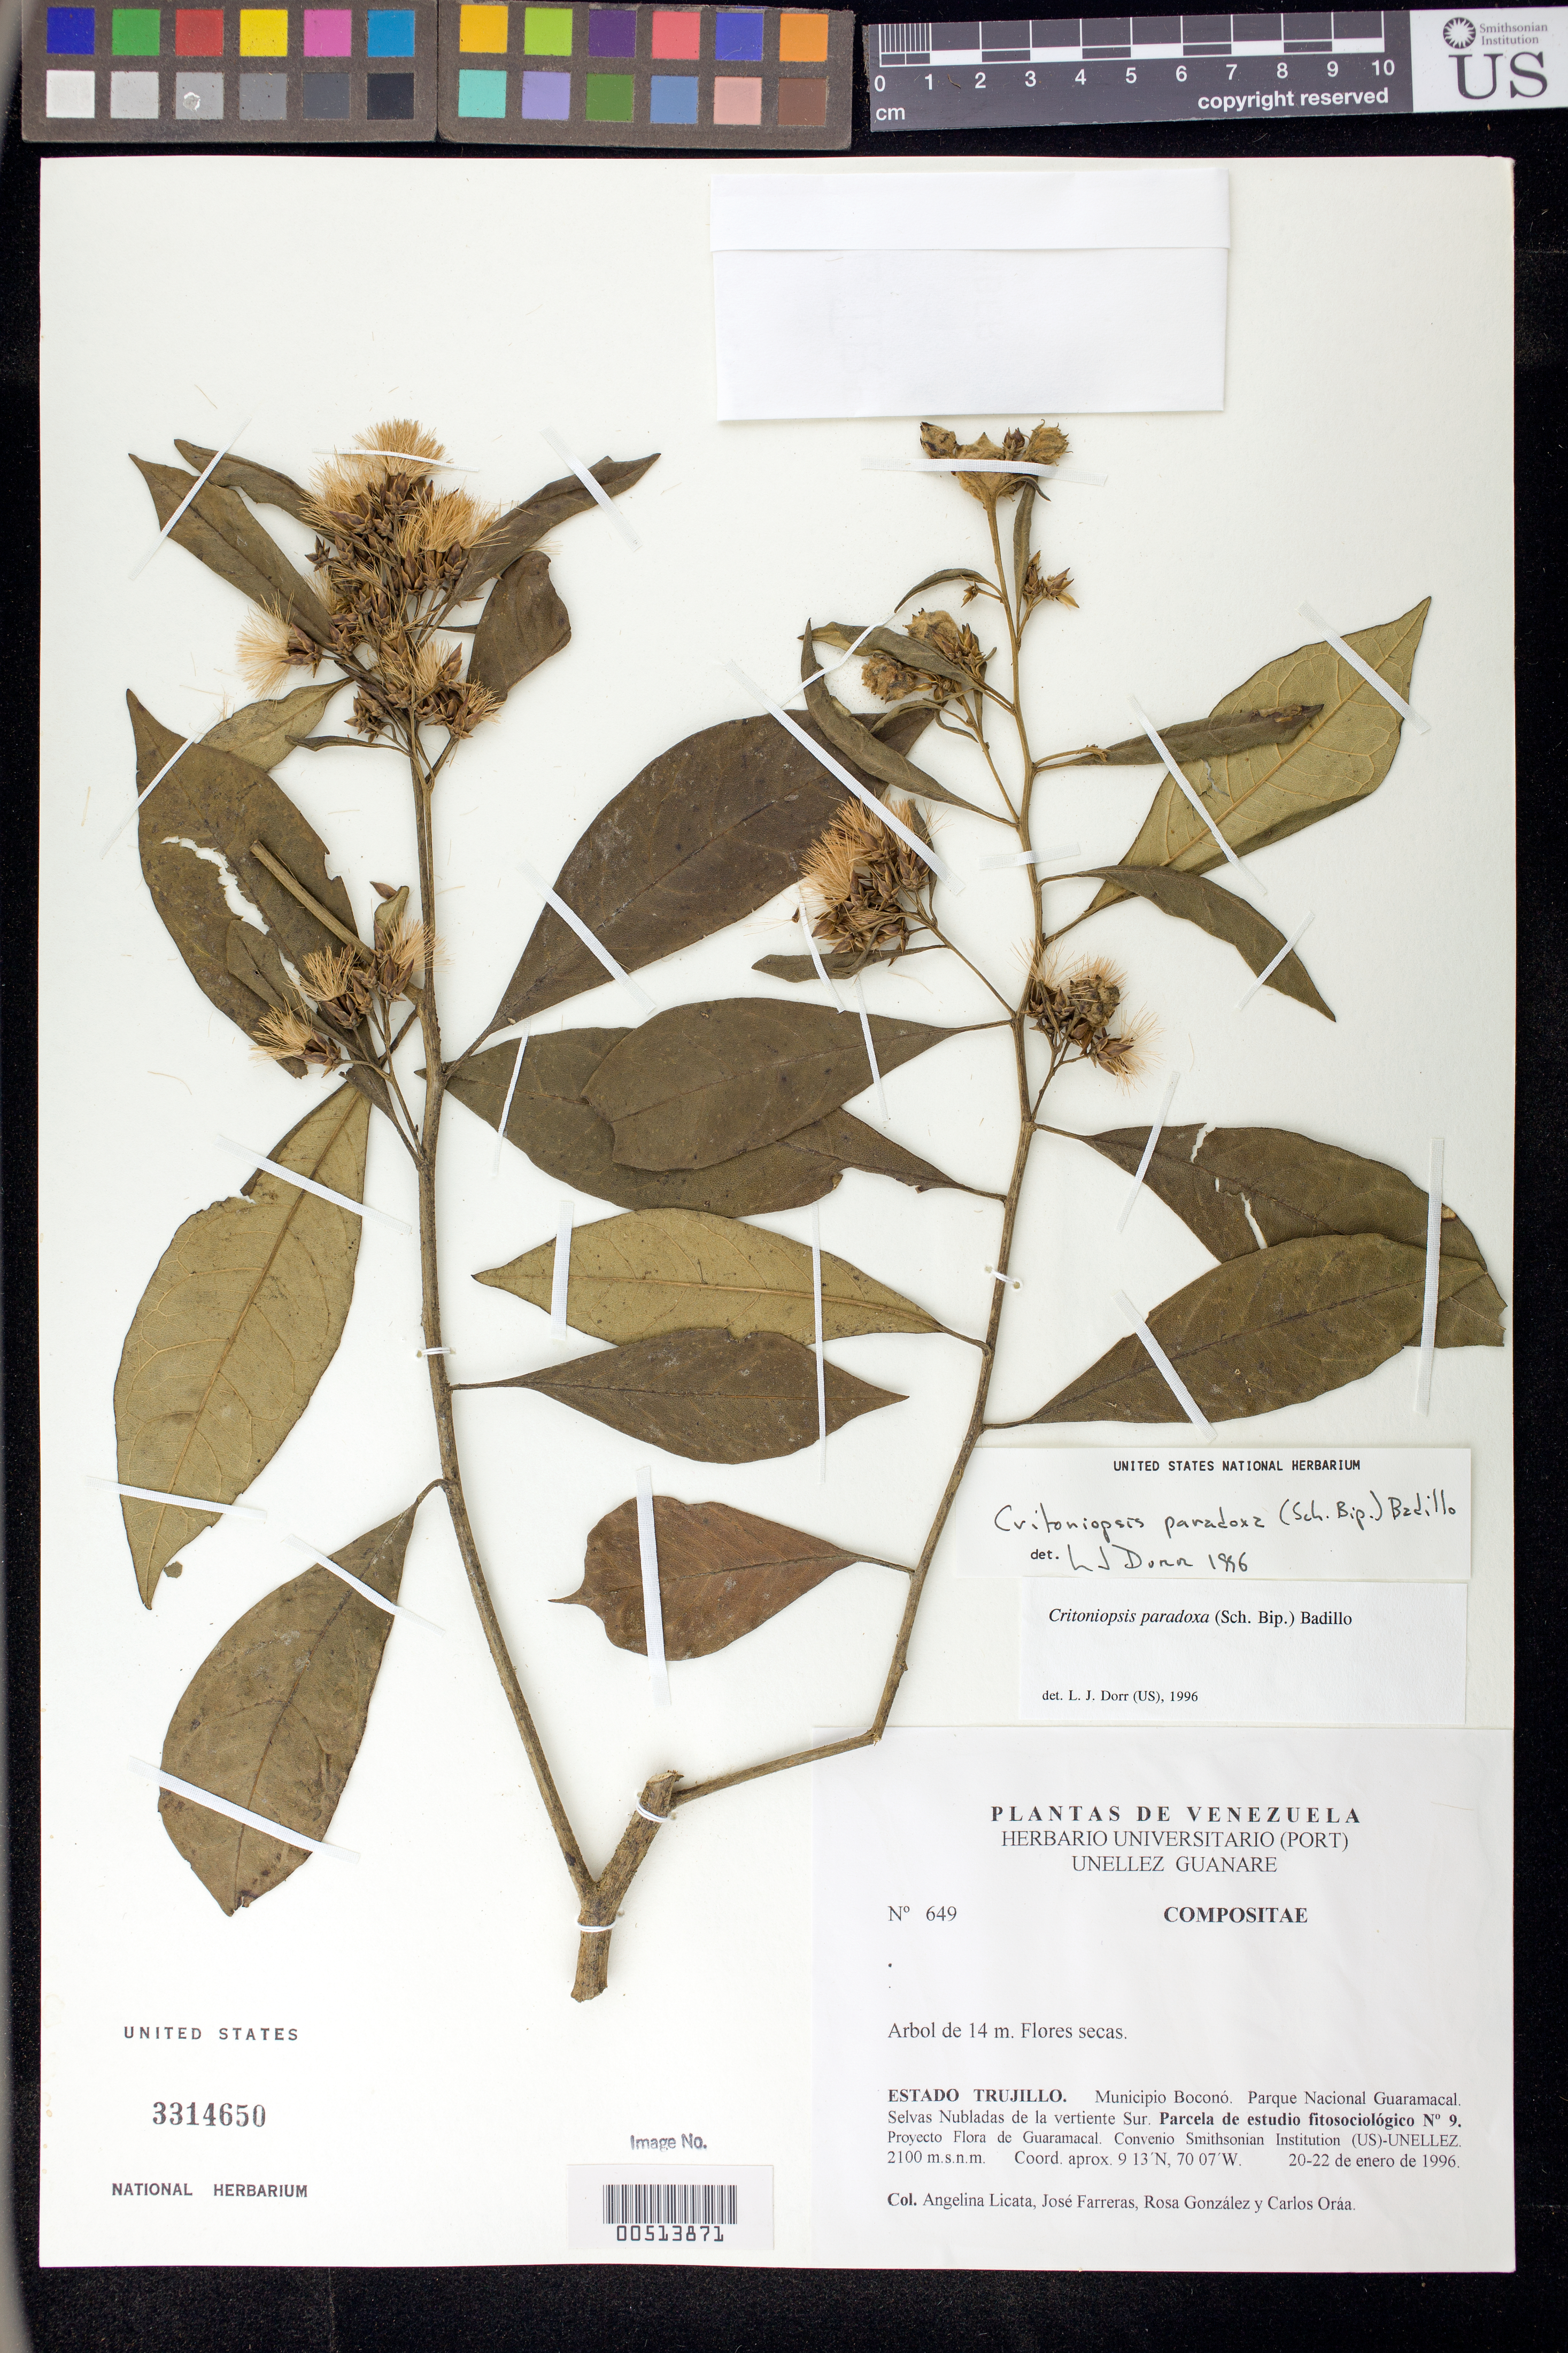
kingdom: Plantae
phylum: Tracheophyta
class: Magnoliopsida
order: Asterales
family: Asteraceae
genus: Critoniopsis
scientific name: Critoniopsis paradoxa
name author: (Sch. Bip.) V.M. Badillo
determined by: Dorr, L. J., (BOT), Smithsonian Institution - National Museum of Natural History (UNITED STATES)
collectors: A. Licata, J. Farreras, R. González & C. Oráa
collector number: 649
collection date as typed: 20 Jan 1996 to 22 Jan 1996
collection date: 1996-01-20/1996-01-22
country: Venezuela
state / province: Trujillo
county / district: Boconó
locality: Parque Nacional Guaramacal, vertiente S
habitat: Selvas Nubladas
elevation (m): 2100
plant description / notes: PORT, US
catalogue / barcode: US 3314650